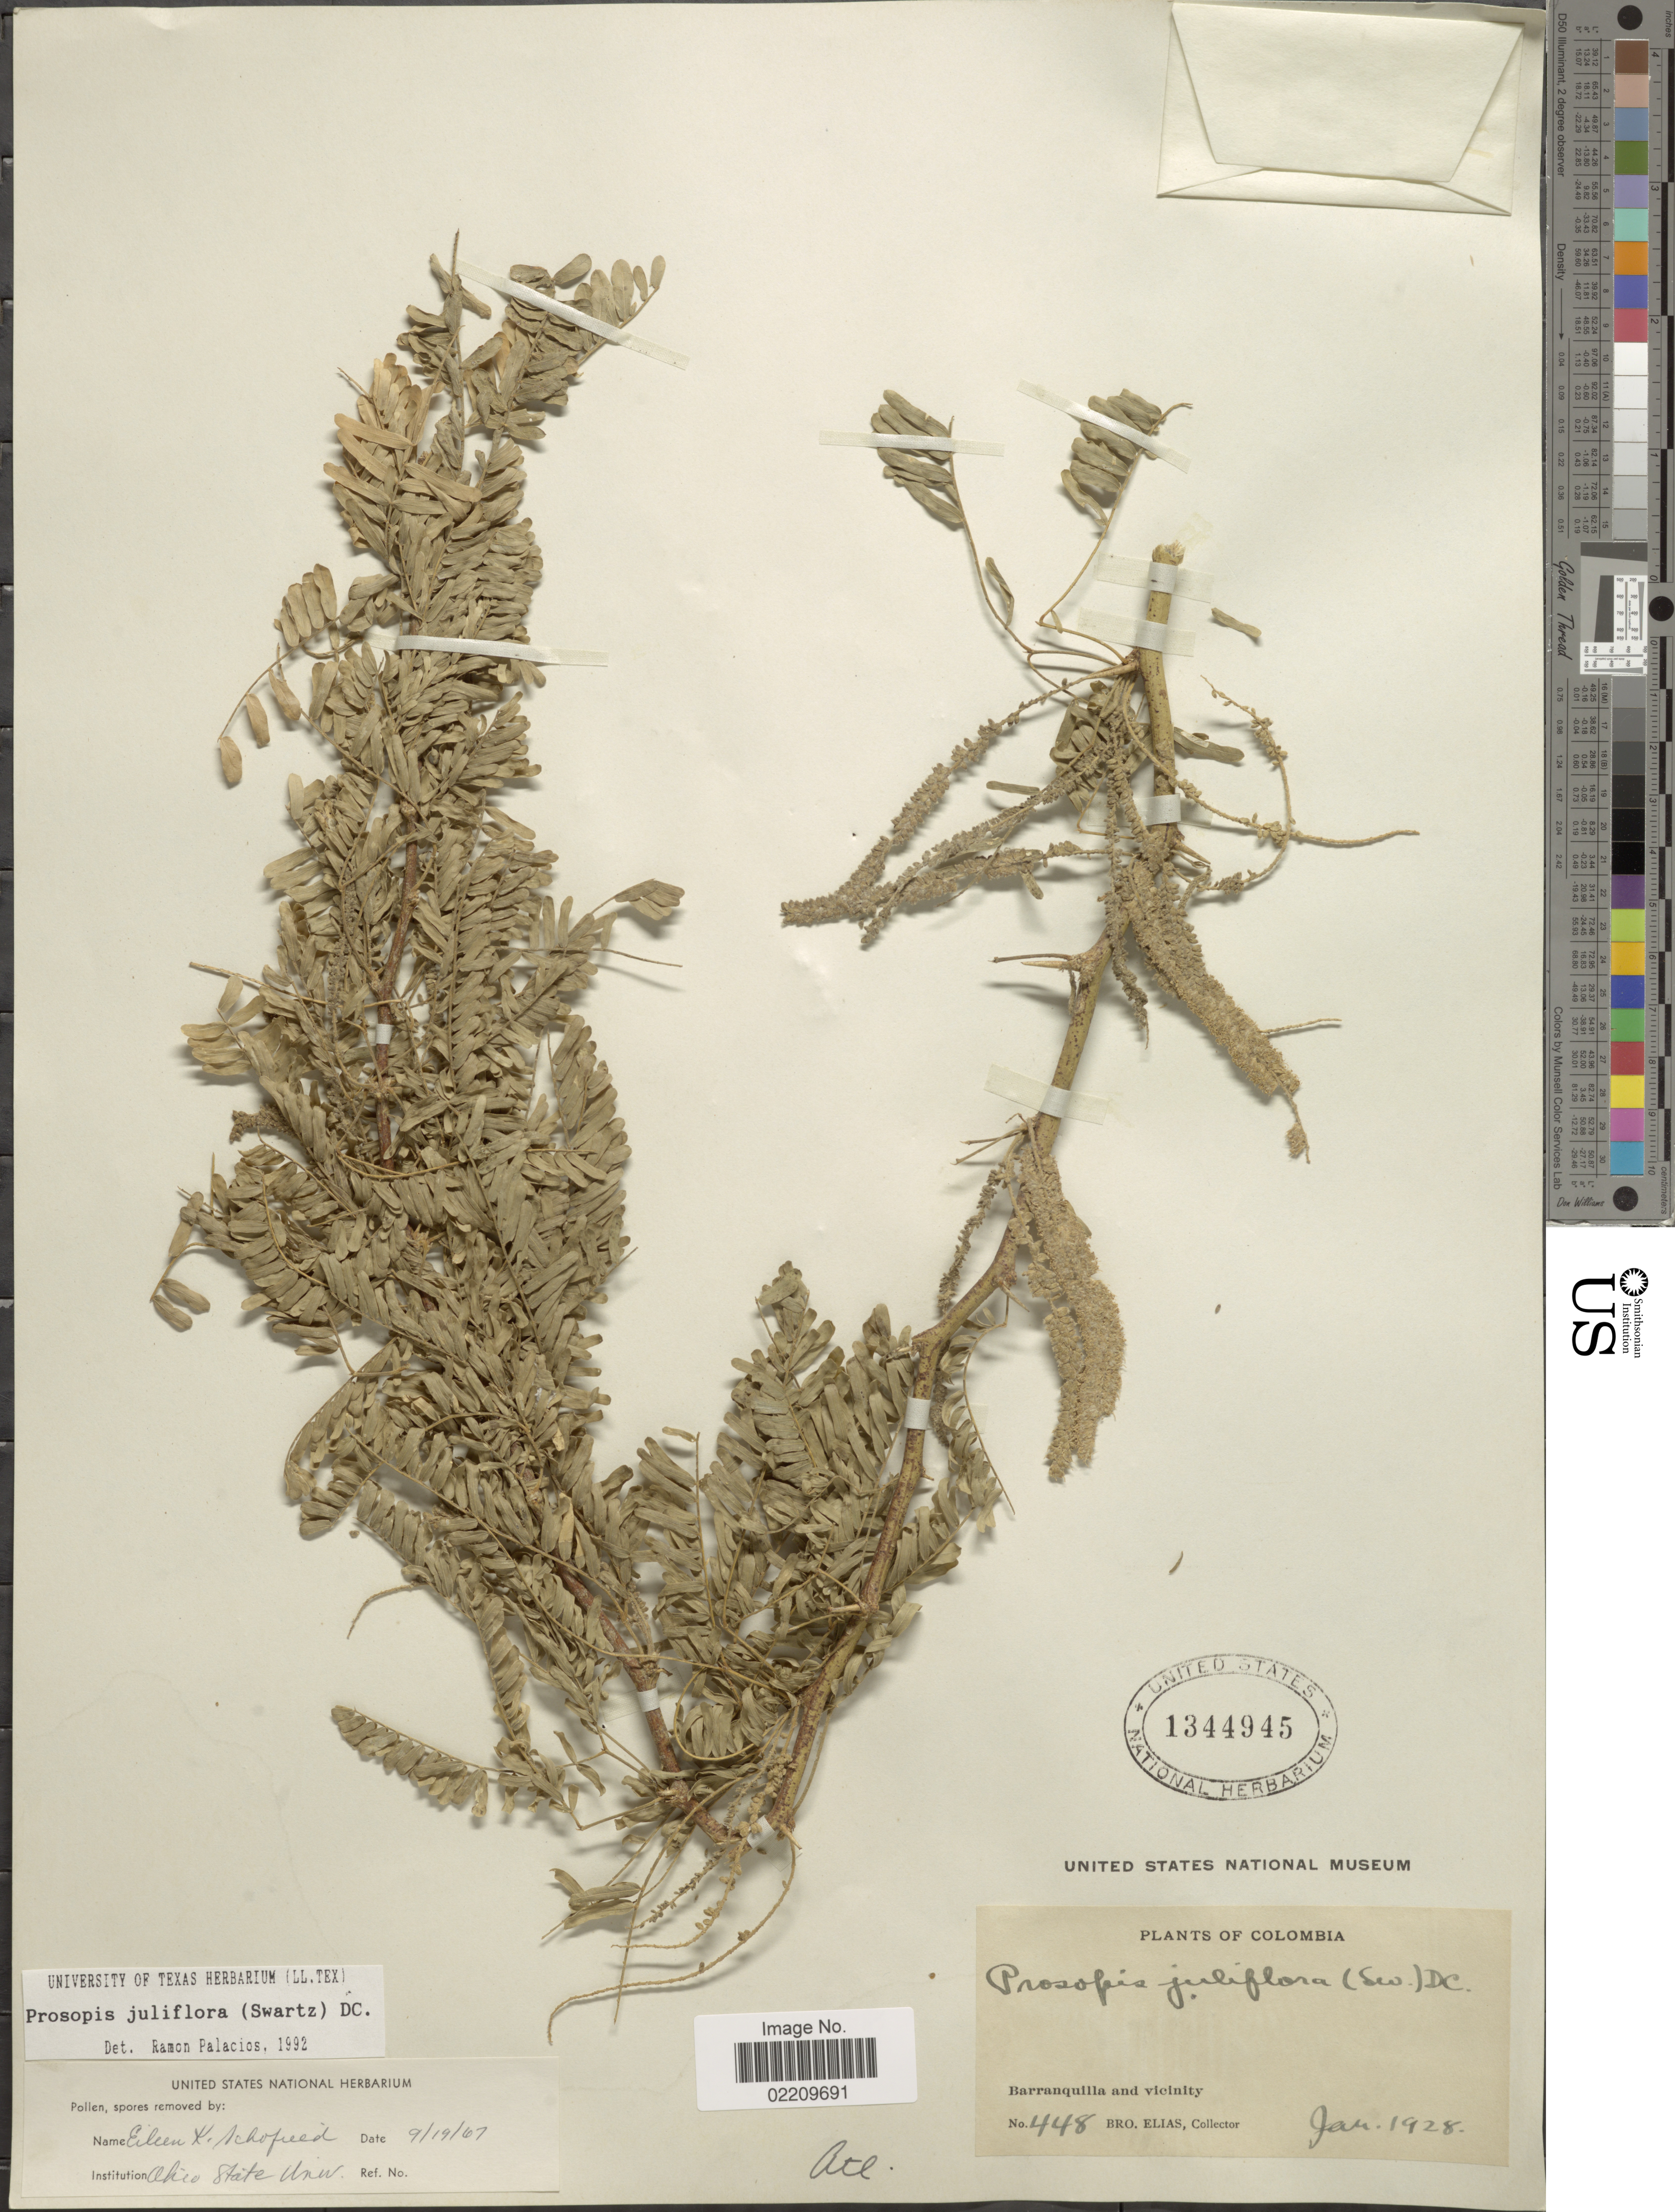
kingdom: Plantae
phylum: Tracheophyta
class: Magnoliopsida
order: Fabales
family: Fabaceae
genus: Neltuma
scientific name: Neltuma juliflora var. juliflora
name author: (Sw.) Raf.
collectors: Bro. Elias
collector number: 448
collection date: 1928-01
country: Colombia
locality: Barranquilla and vicinity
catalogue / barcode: US 1344945